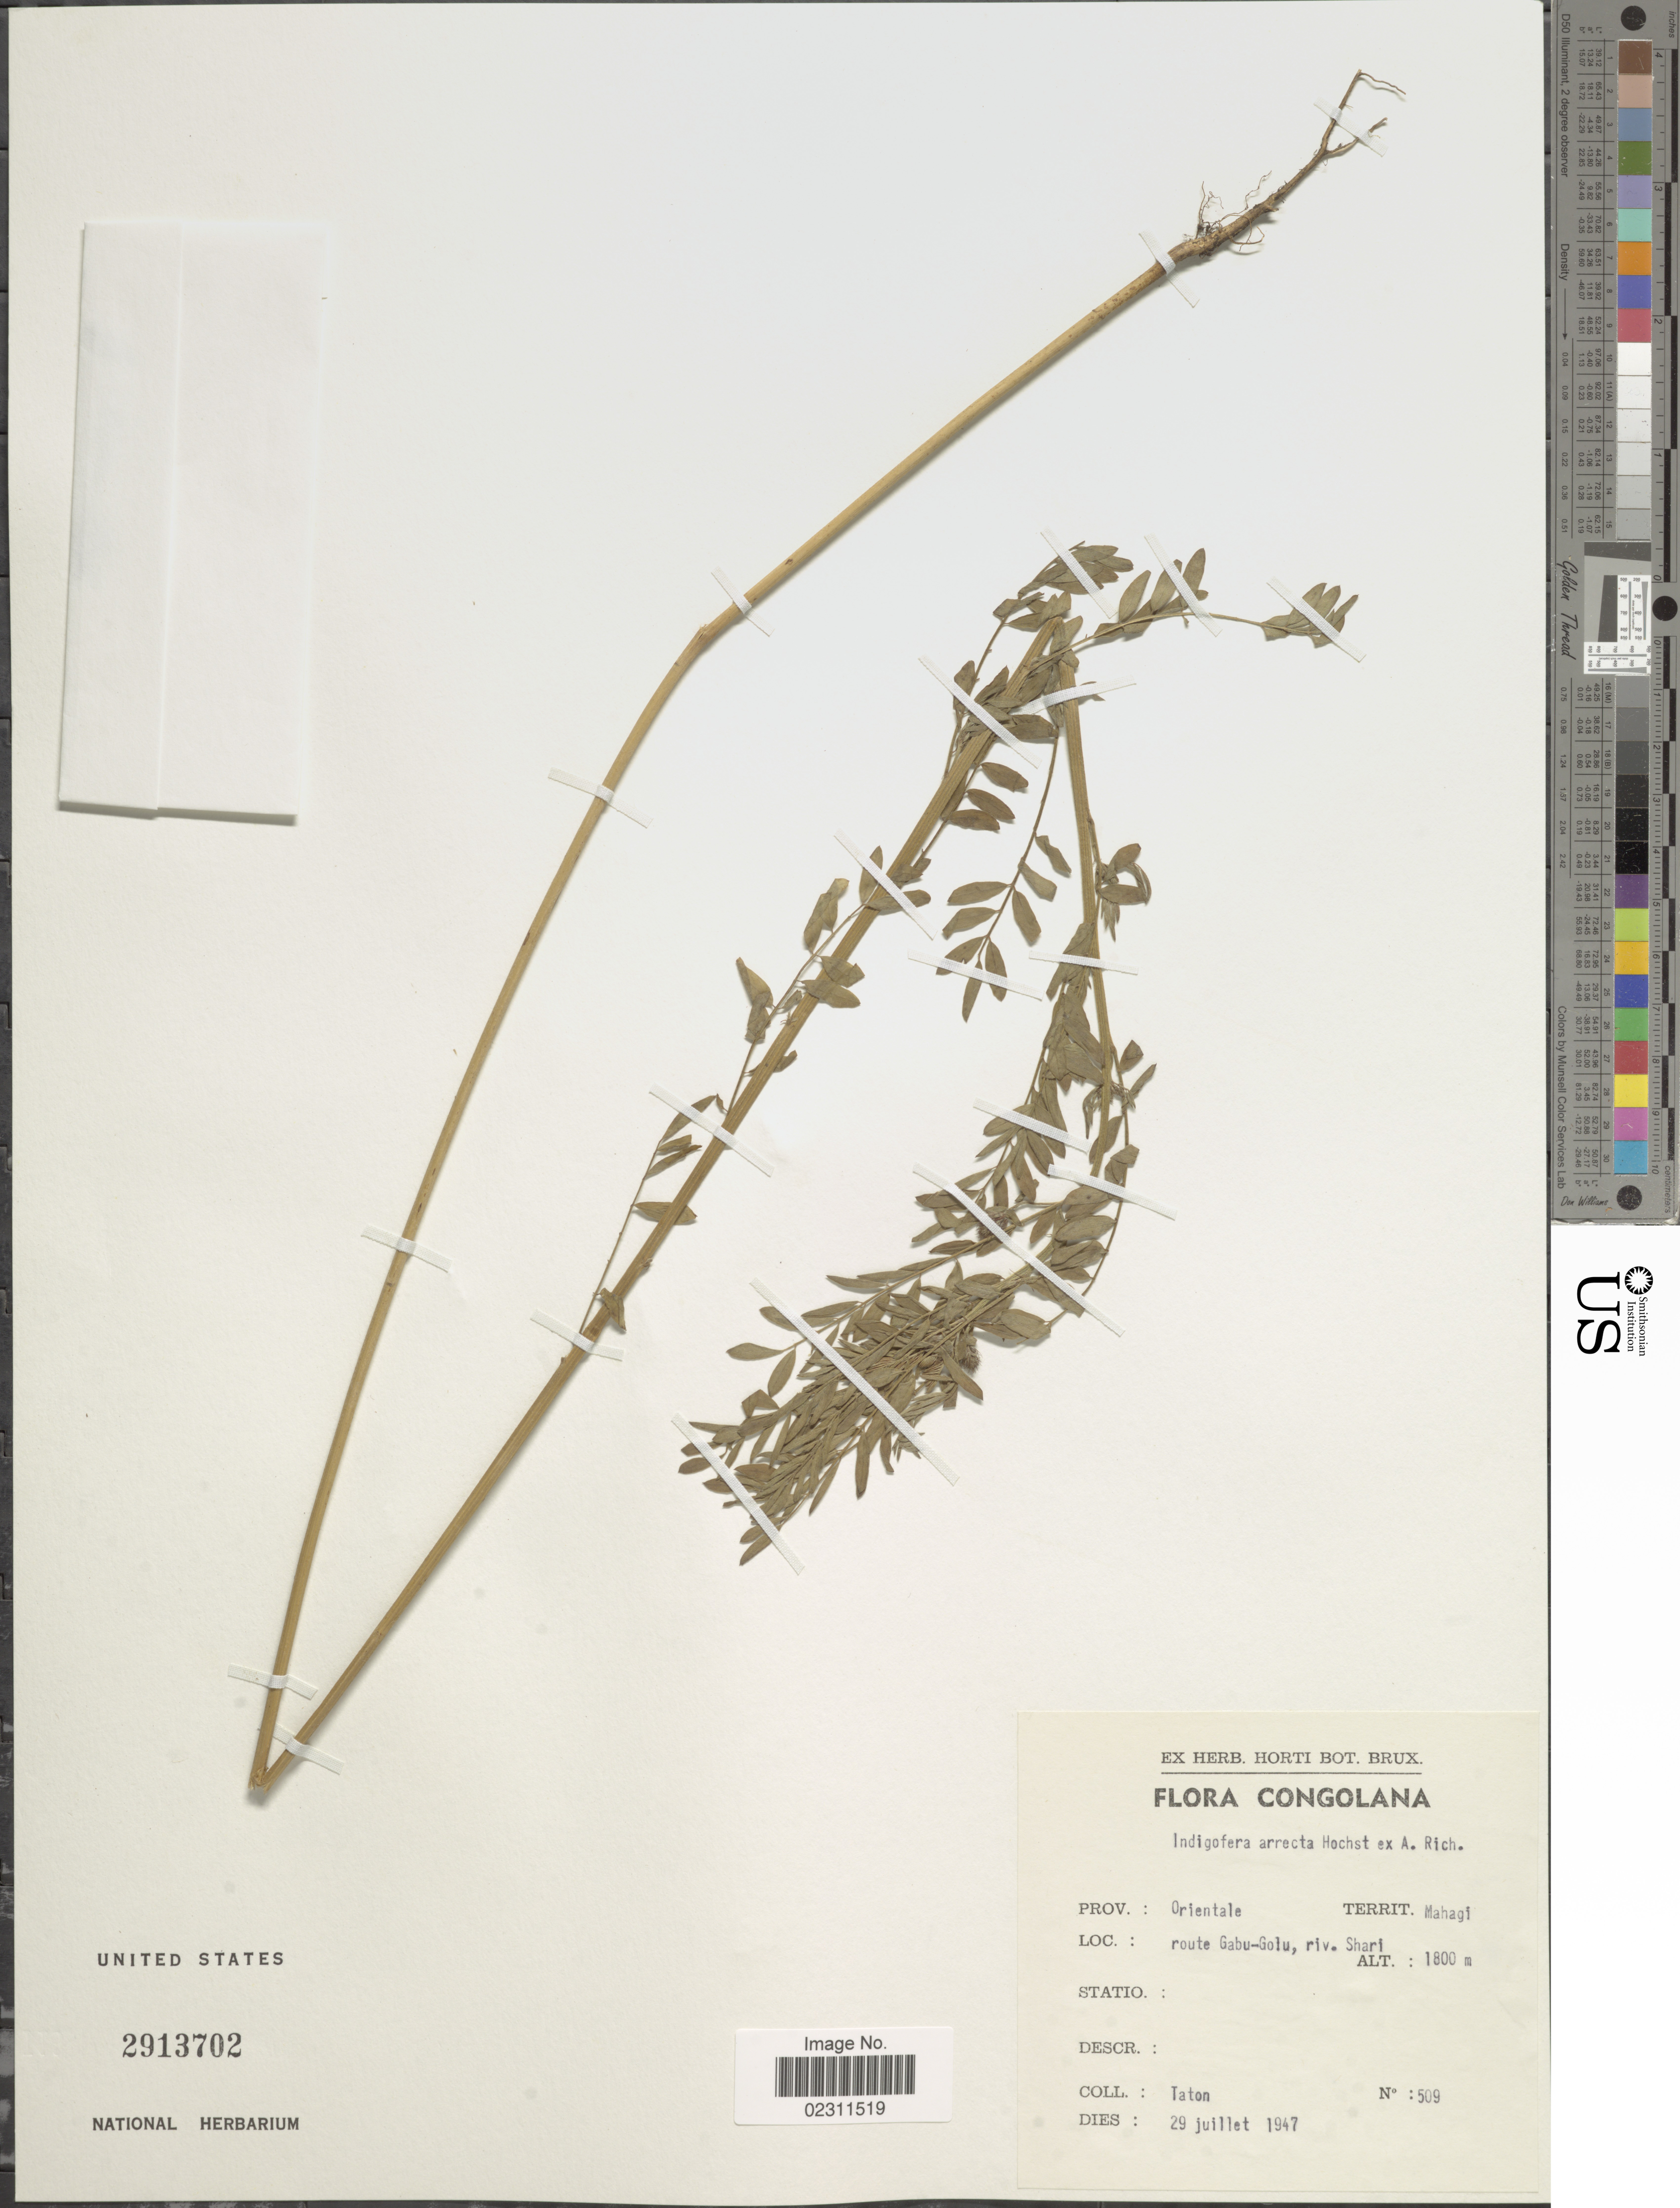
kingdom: Plantae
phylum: Tracheophyta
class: Magnoliopsida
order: Fabales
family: Fabaceae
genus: Indigofera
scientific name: Indigofera arrecta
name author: Hochst. ex A. Rich.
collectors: A. Taton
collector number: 509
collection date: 1947-07-29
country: Congo, Democratic Republic of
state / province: Ituri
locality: Territ. Mahagi. Route Gabu-Golu, riv. Shari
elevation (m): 1800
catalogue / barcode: US 2913702